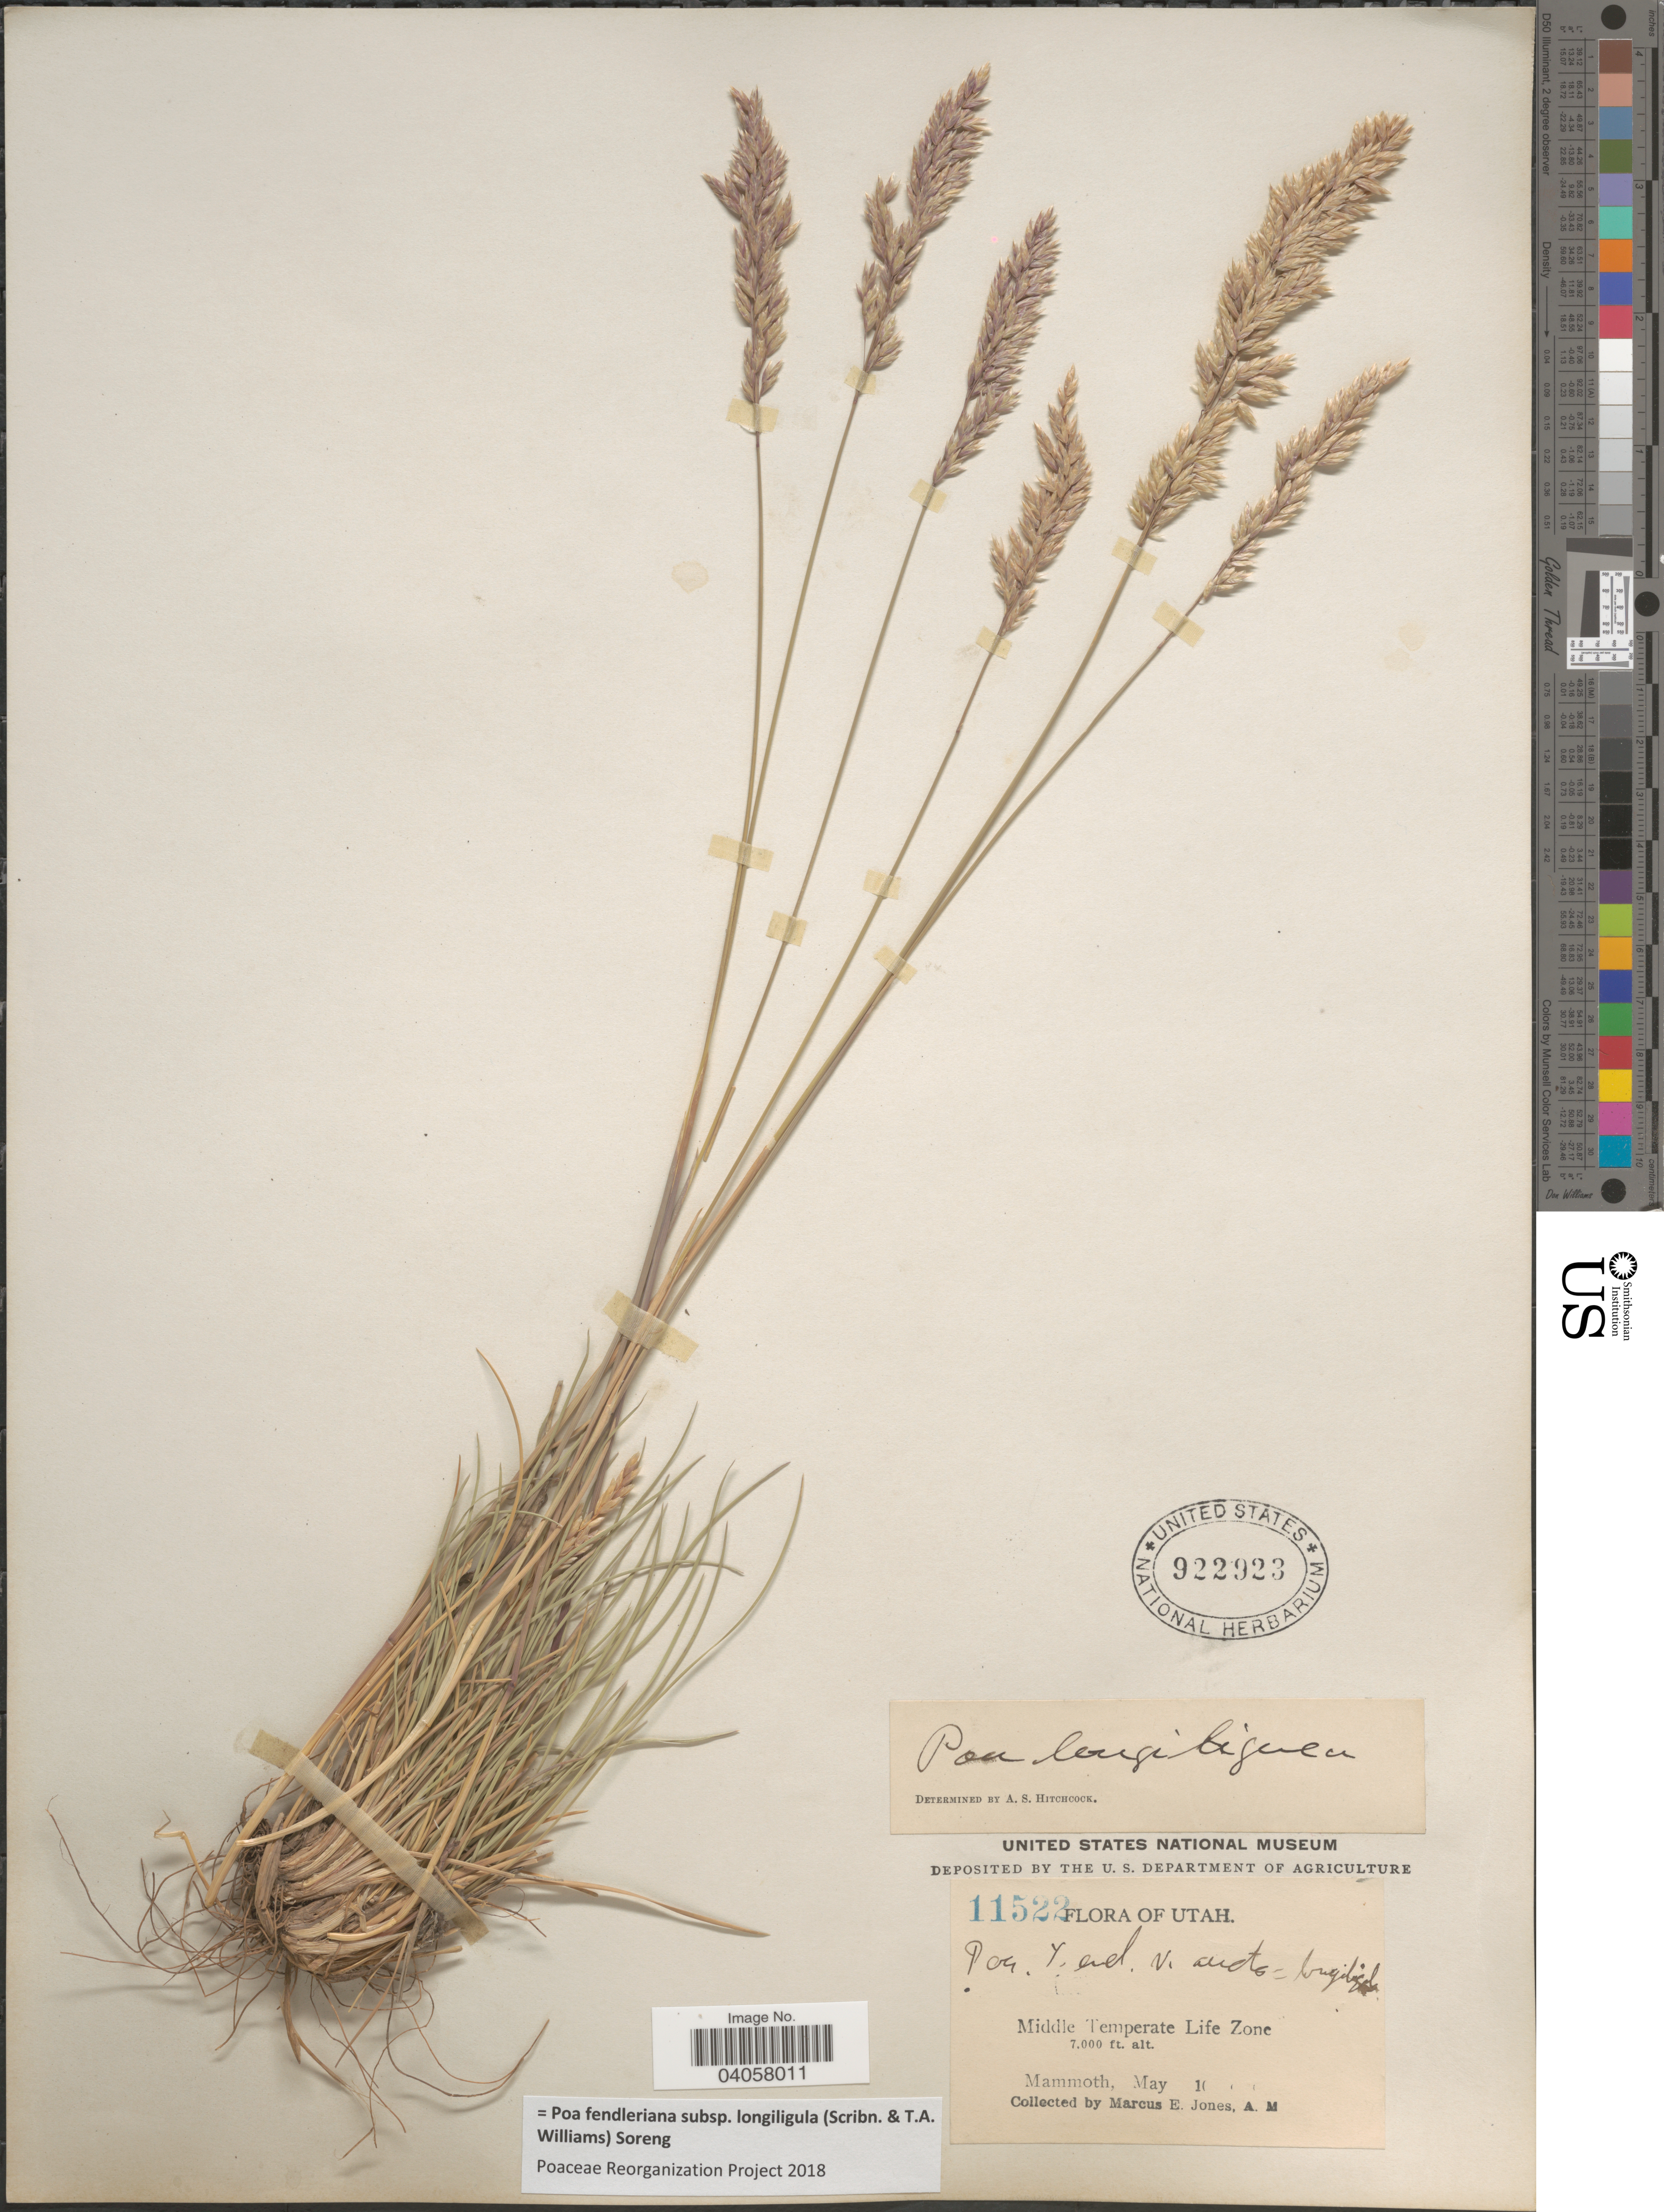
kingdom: Plantae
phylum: Tracheophyta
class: Liliopsida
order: Poales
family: Poaceae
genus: Poa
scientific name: Poa fendleriana subsp. longiligula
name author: (Scribn. & T.A. Williams) Soreng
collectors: M. E. Jones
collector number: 11522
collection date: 1900-05-10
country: United States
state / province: Utah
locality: Middle Temperate Life Zone. Mammoth.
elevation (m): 2134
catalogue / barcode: US 922923